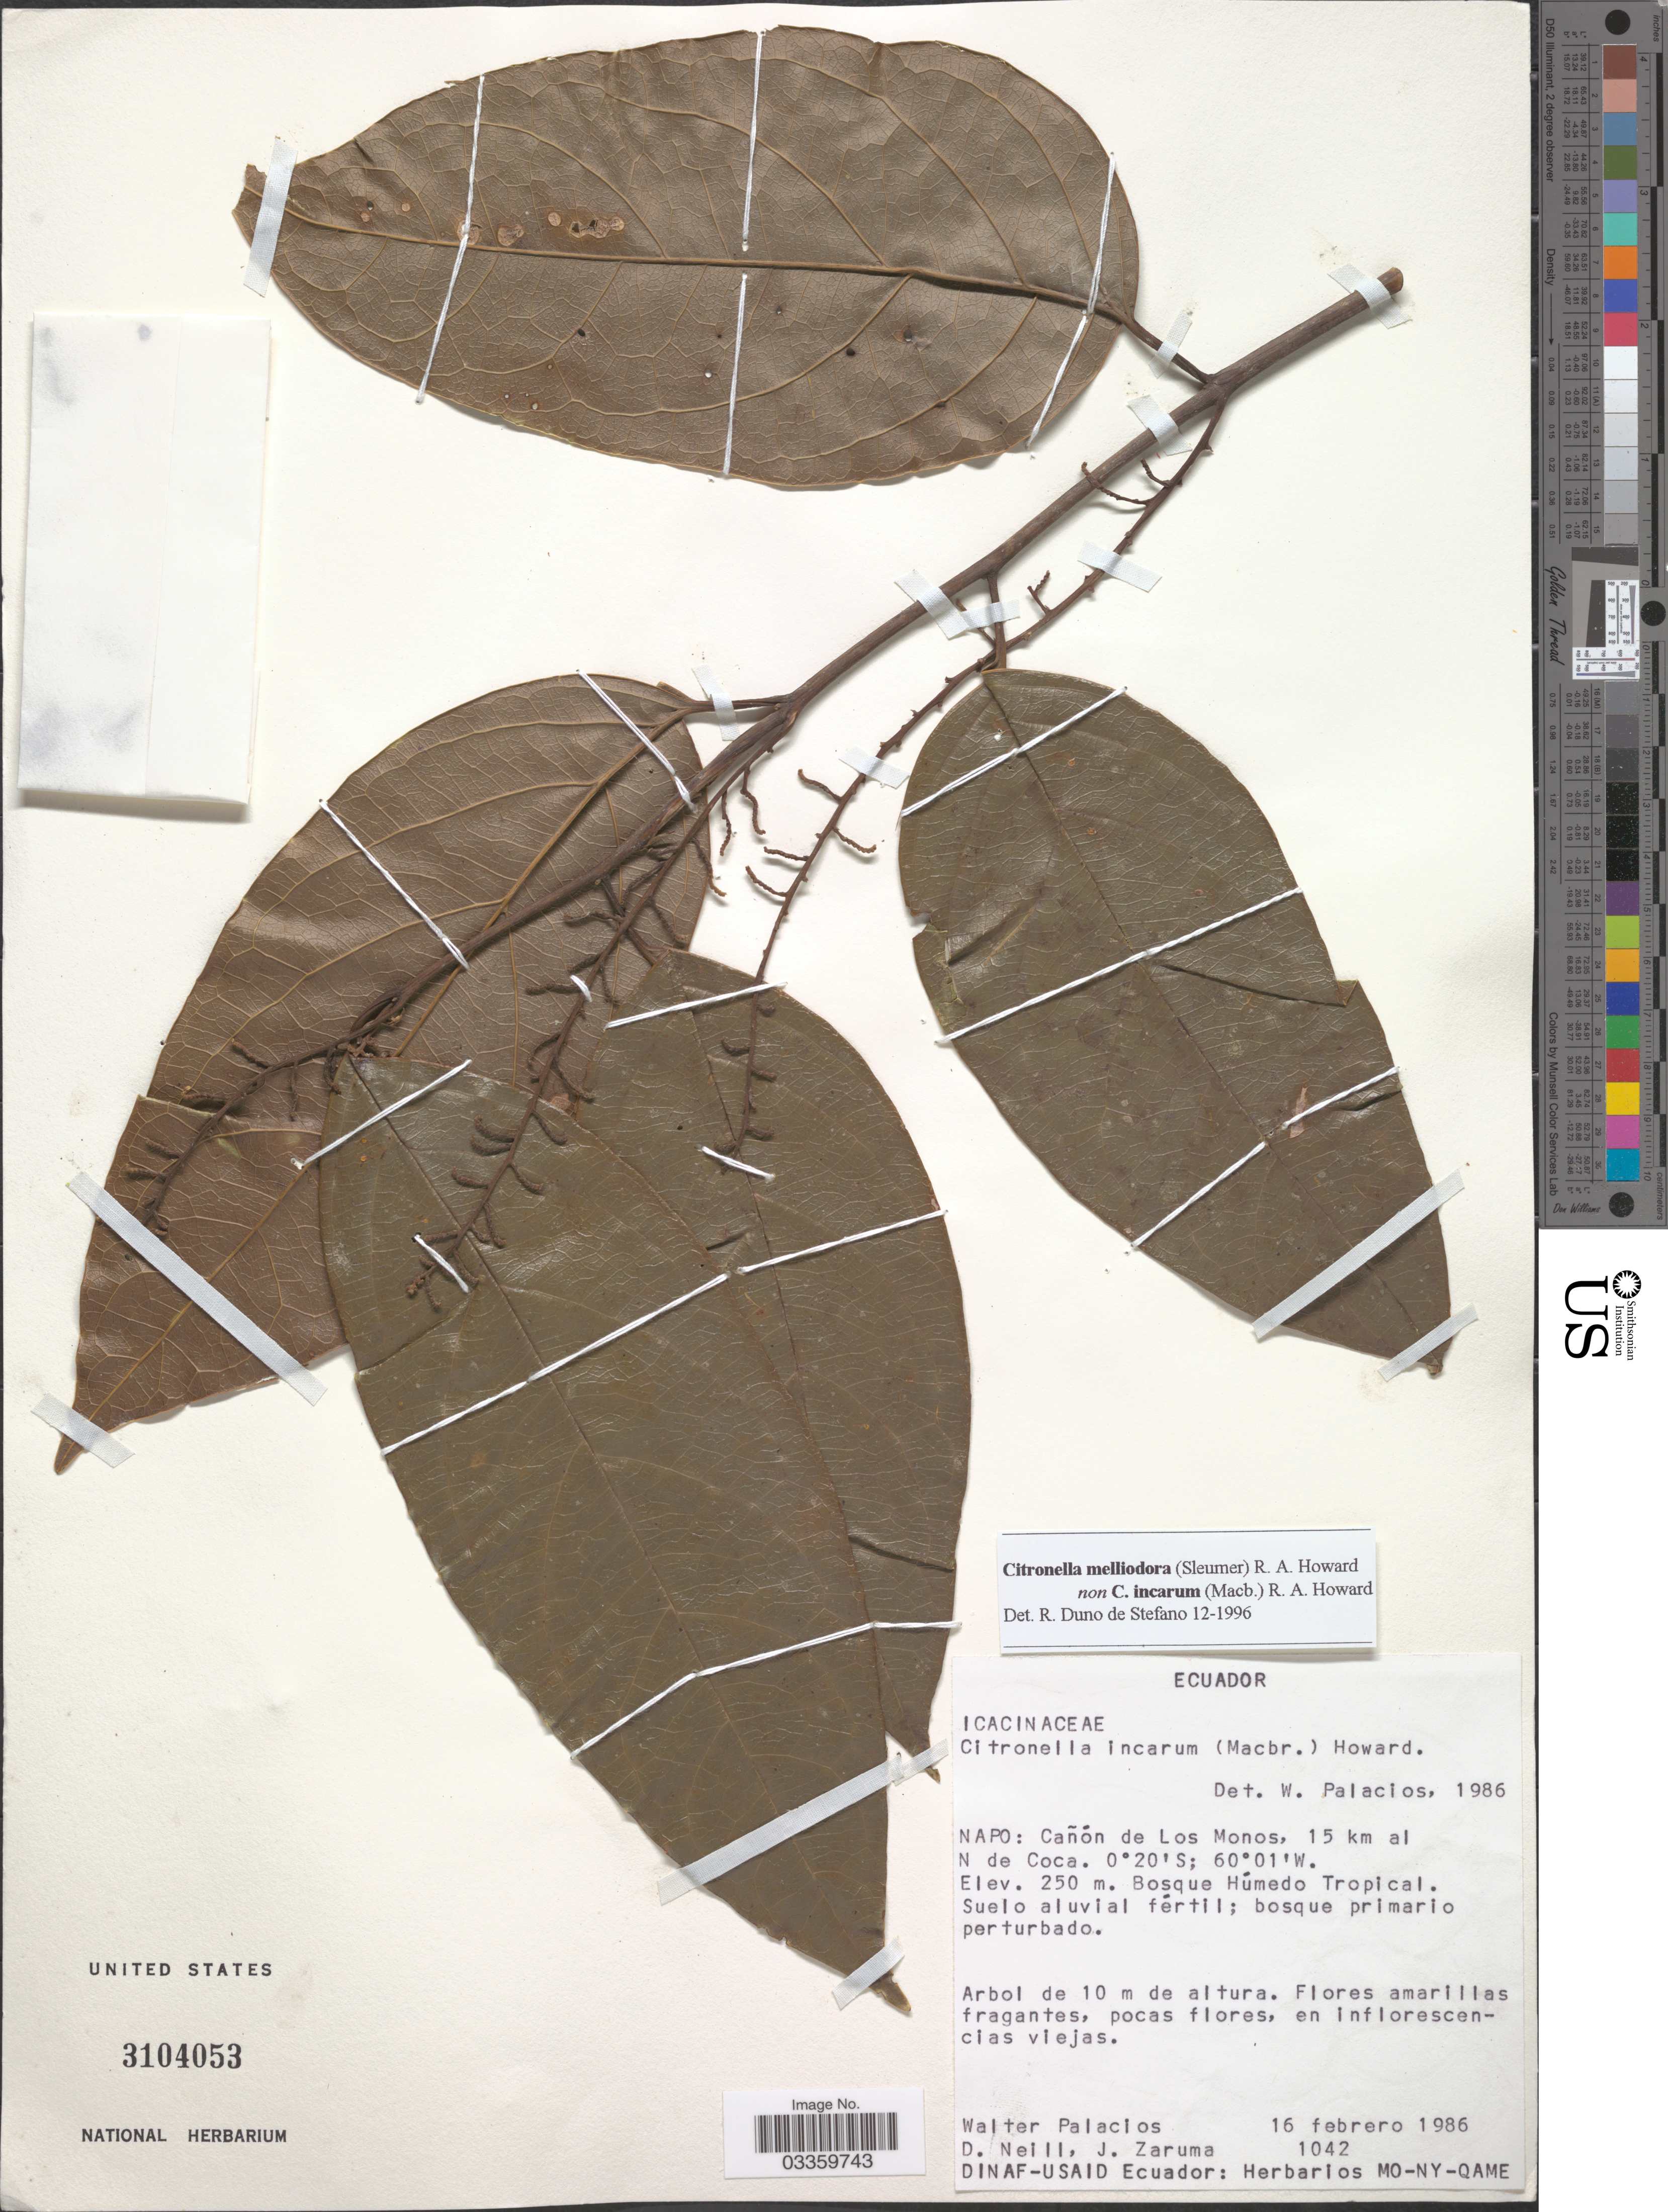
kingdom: Plantae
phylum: Tracheophyta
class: Magnoliopsida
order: Cardiopteridales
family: Cardiopteridaceae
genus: Citronella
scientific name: Citronella melliodora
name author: (Sleumer) R.A. Howard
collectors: W. Palacios, D. Neill & J. Zaruma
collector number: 1042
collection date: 1986-02-16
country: Ecuador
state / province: Napo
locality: Cañón de Los Monos, 15 km al N de Coca.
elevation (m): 250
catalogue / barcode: US 3104053